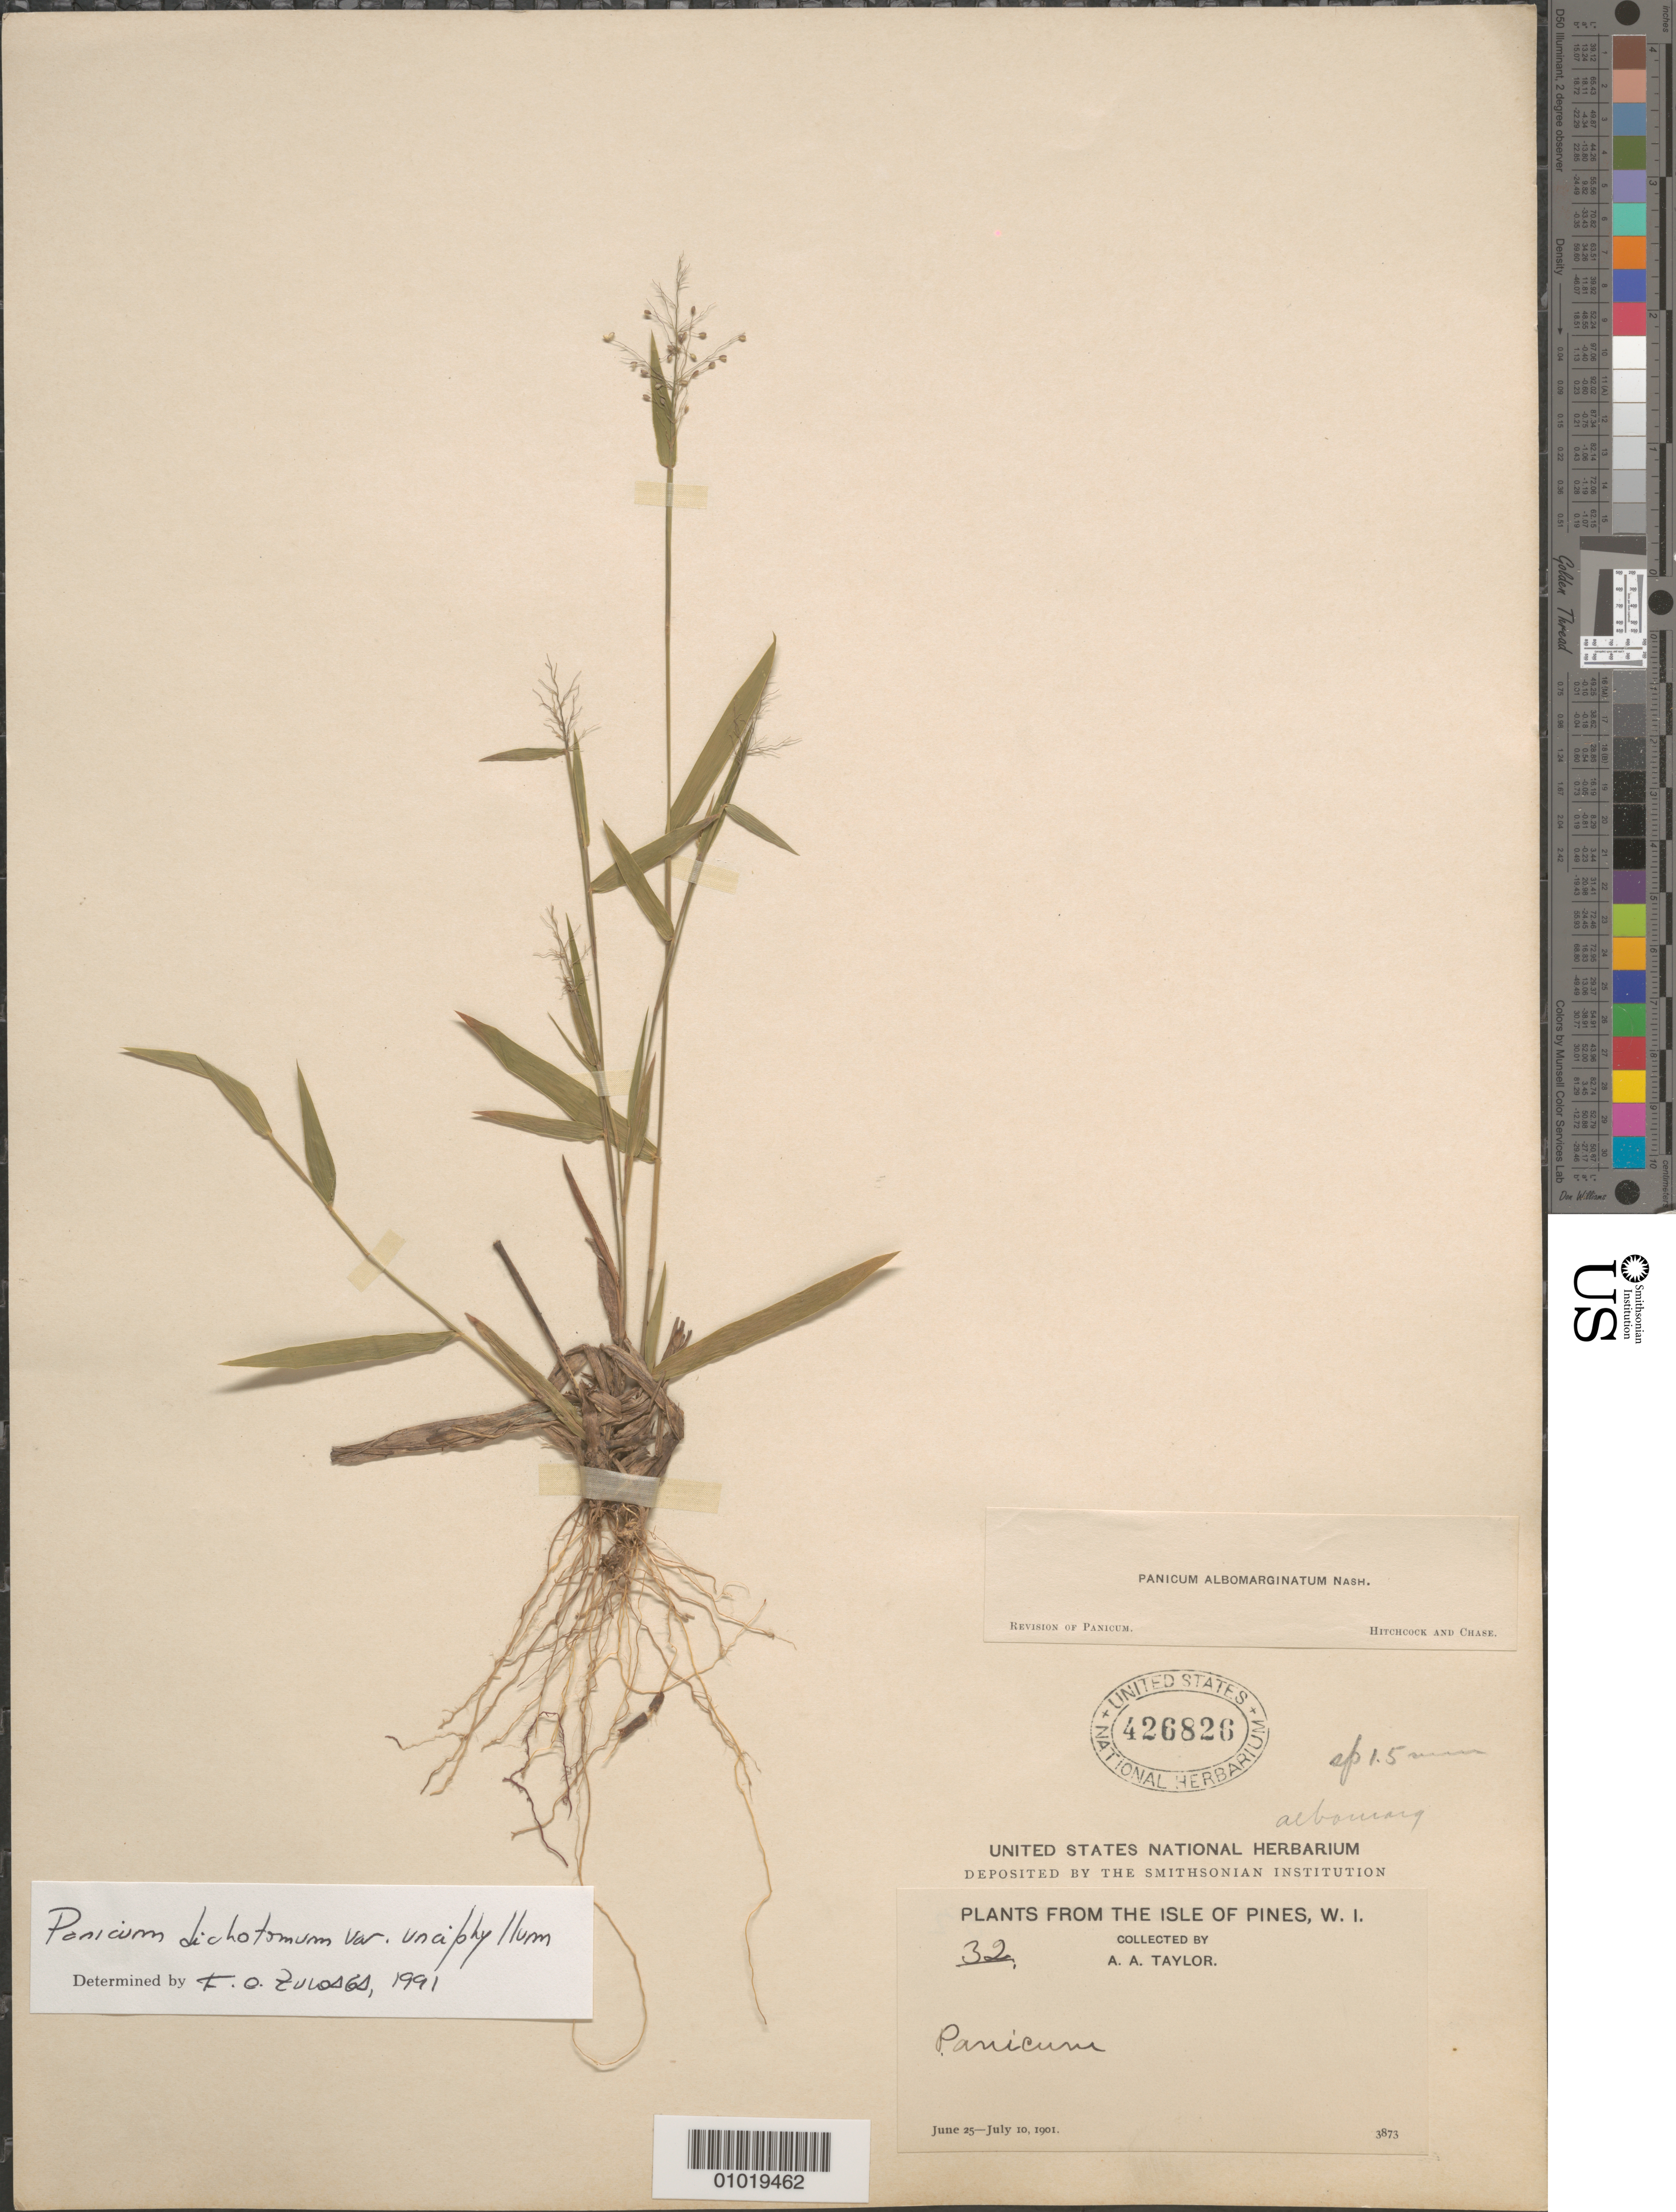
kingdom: Plantae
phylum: Tracheophyta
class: Liliopsida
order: Poales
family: Poaceae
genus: Panicum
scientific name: Panicum dichotomum var. unciphyllum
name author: (Trin.) Wipff & S.D. Jones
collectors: A. A. Taylor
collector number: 32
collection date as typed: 25 Jun 1901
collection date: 1901-06-25/1901-07-10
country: Cuba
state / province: Isla de la Juventud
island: Isla de la Juventud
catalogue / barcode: US 426826